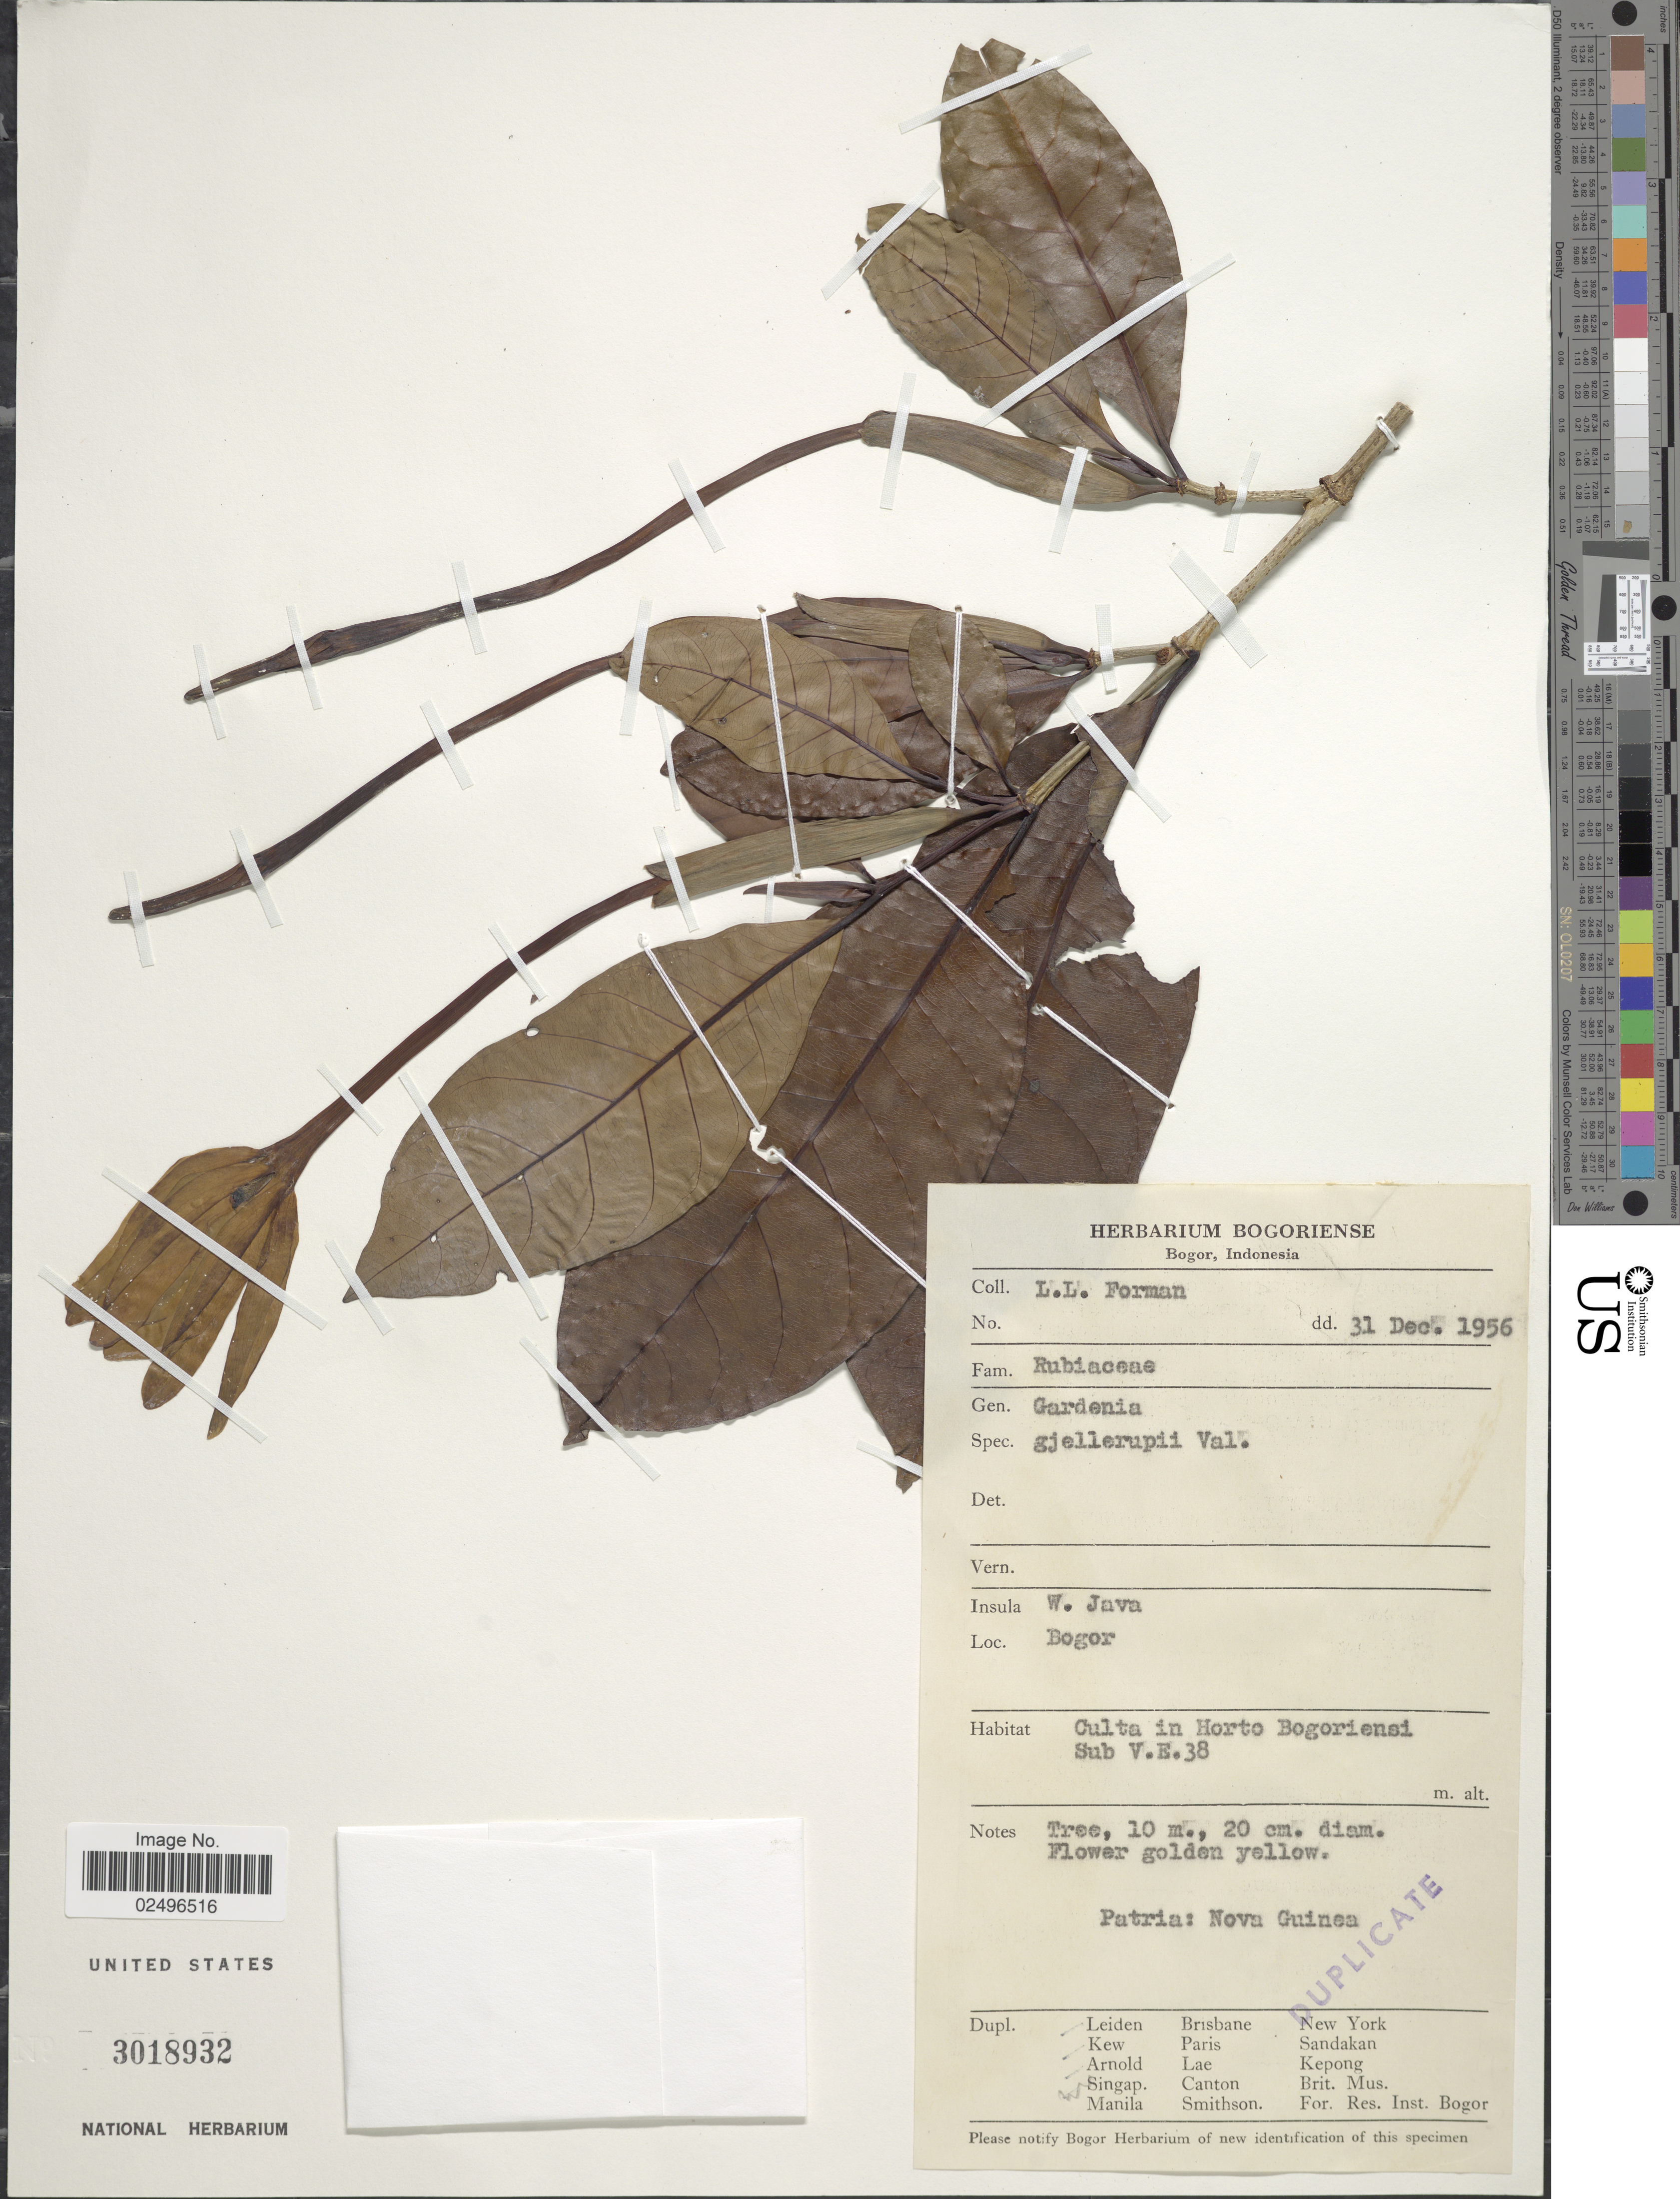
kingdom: Plantae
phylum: Tracheophyta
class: Magnoliopsida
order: Gentianales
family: Rubiaceae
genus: Gardenia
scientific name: Gardenia gjellerupii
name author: Valeton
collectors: L. Forman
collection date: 1956-12-31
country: Indonesia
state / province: Java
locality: Island W. Java, Bogor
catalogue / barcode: US 3018932